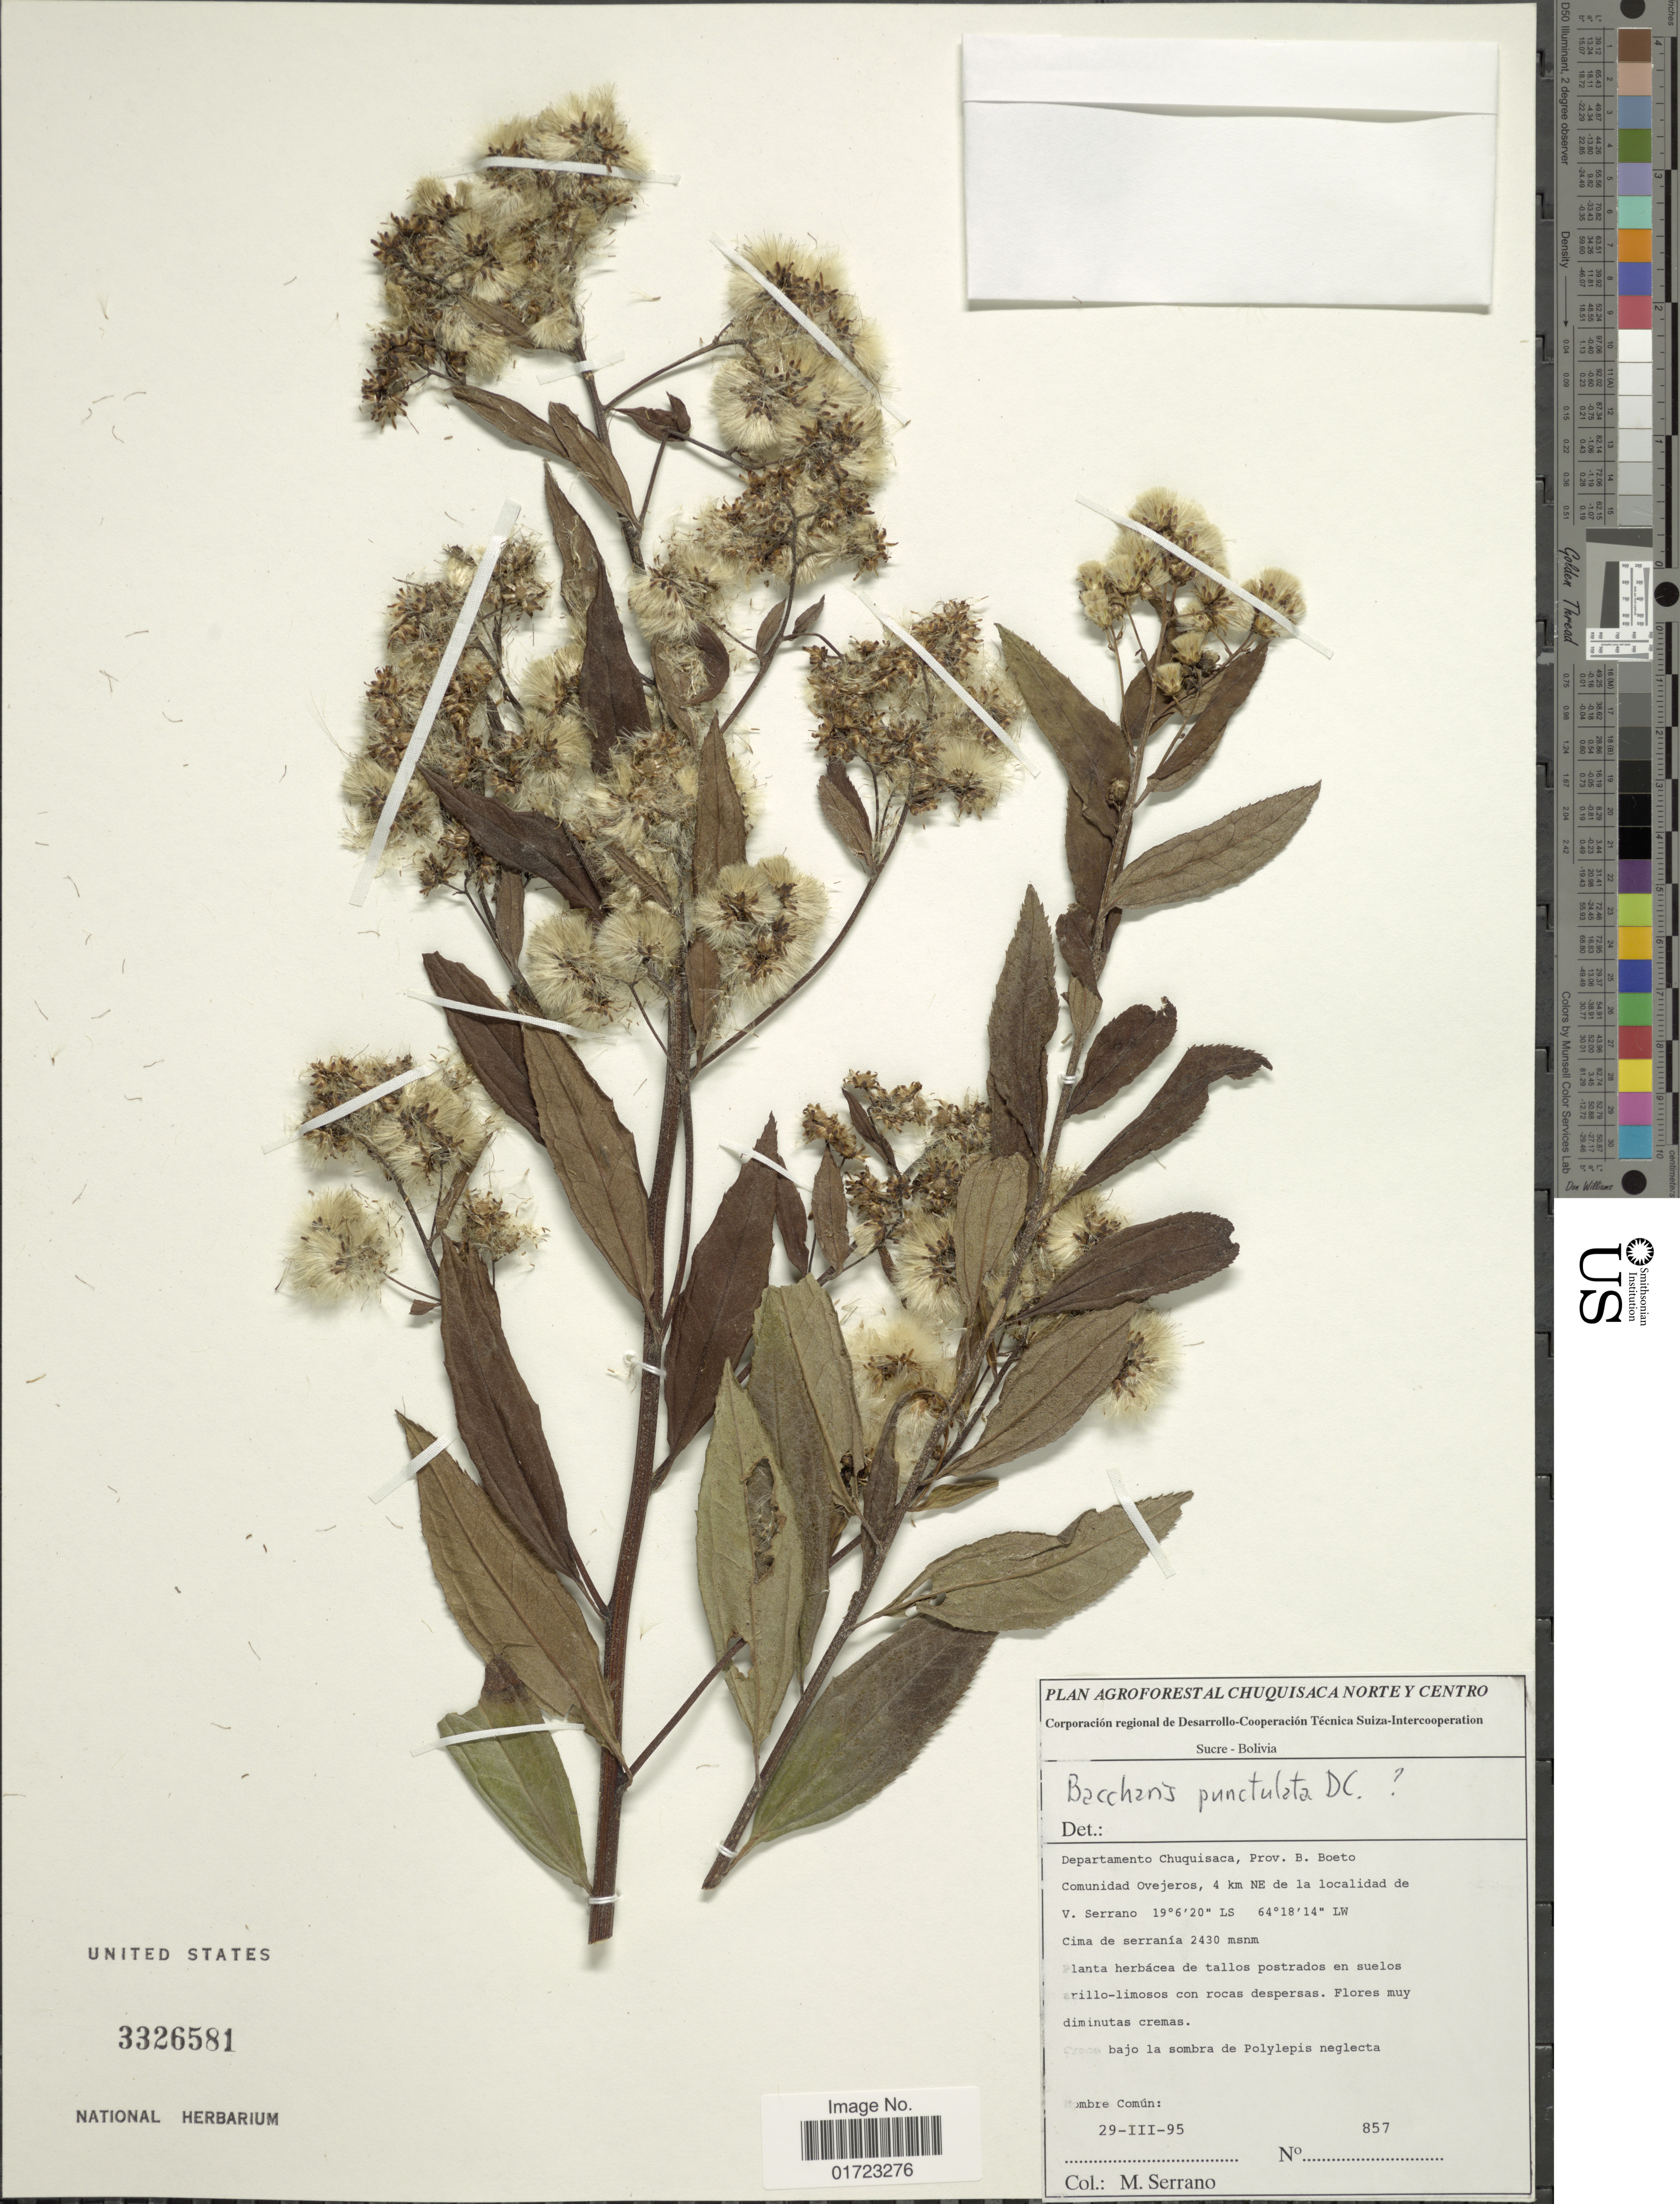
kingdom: Plantae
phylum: Tracheophyta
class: Magnoliopsida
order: Asterales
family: Asteraceae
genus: Baccharis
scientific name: Baccharis punctulata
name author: DC.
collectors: M. Serrano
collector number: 857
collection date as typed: Transcribed d/m/y: 29/3/95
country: Bolivia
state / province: Chuquisaca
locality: Departamento Chuquisaca, Prov. B. Boeto Comunidad Overjeros, 4 km NE de la localidad de v. Serrano.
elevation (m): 2430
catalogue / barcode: US 3326581